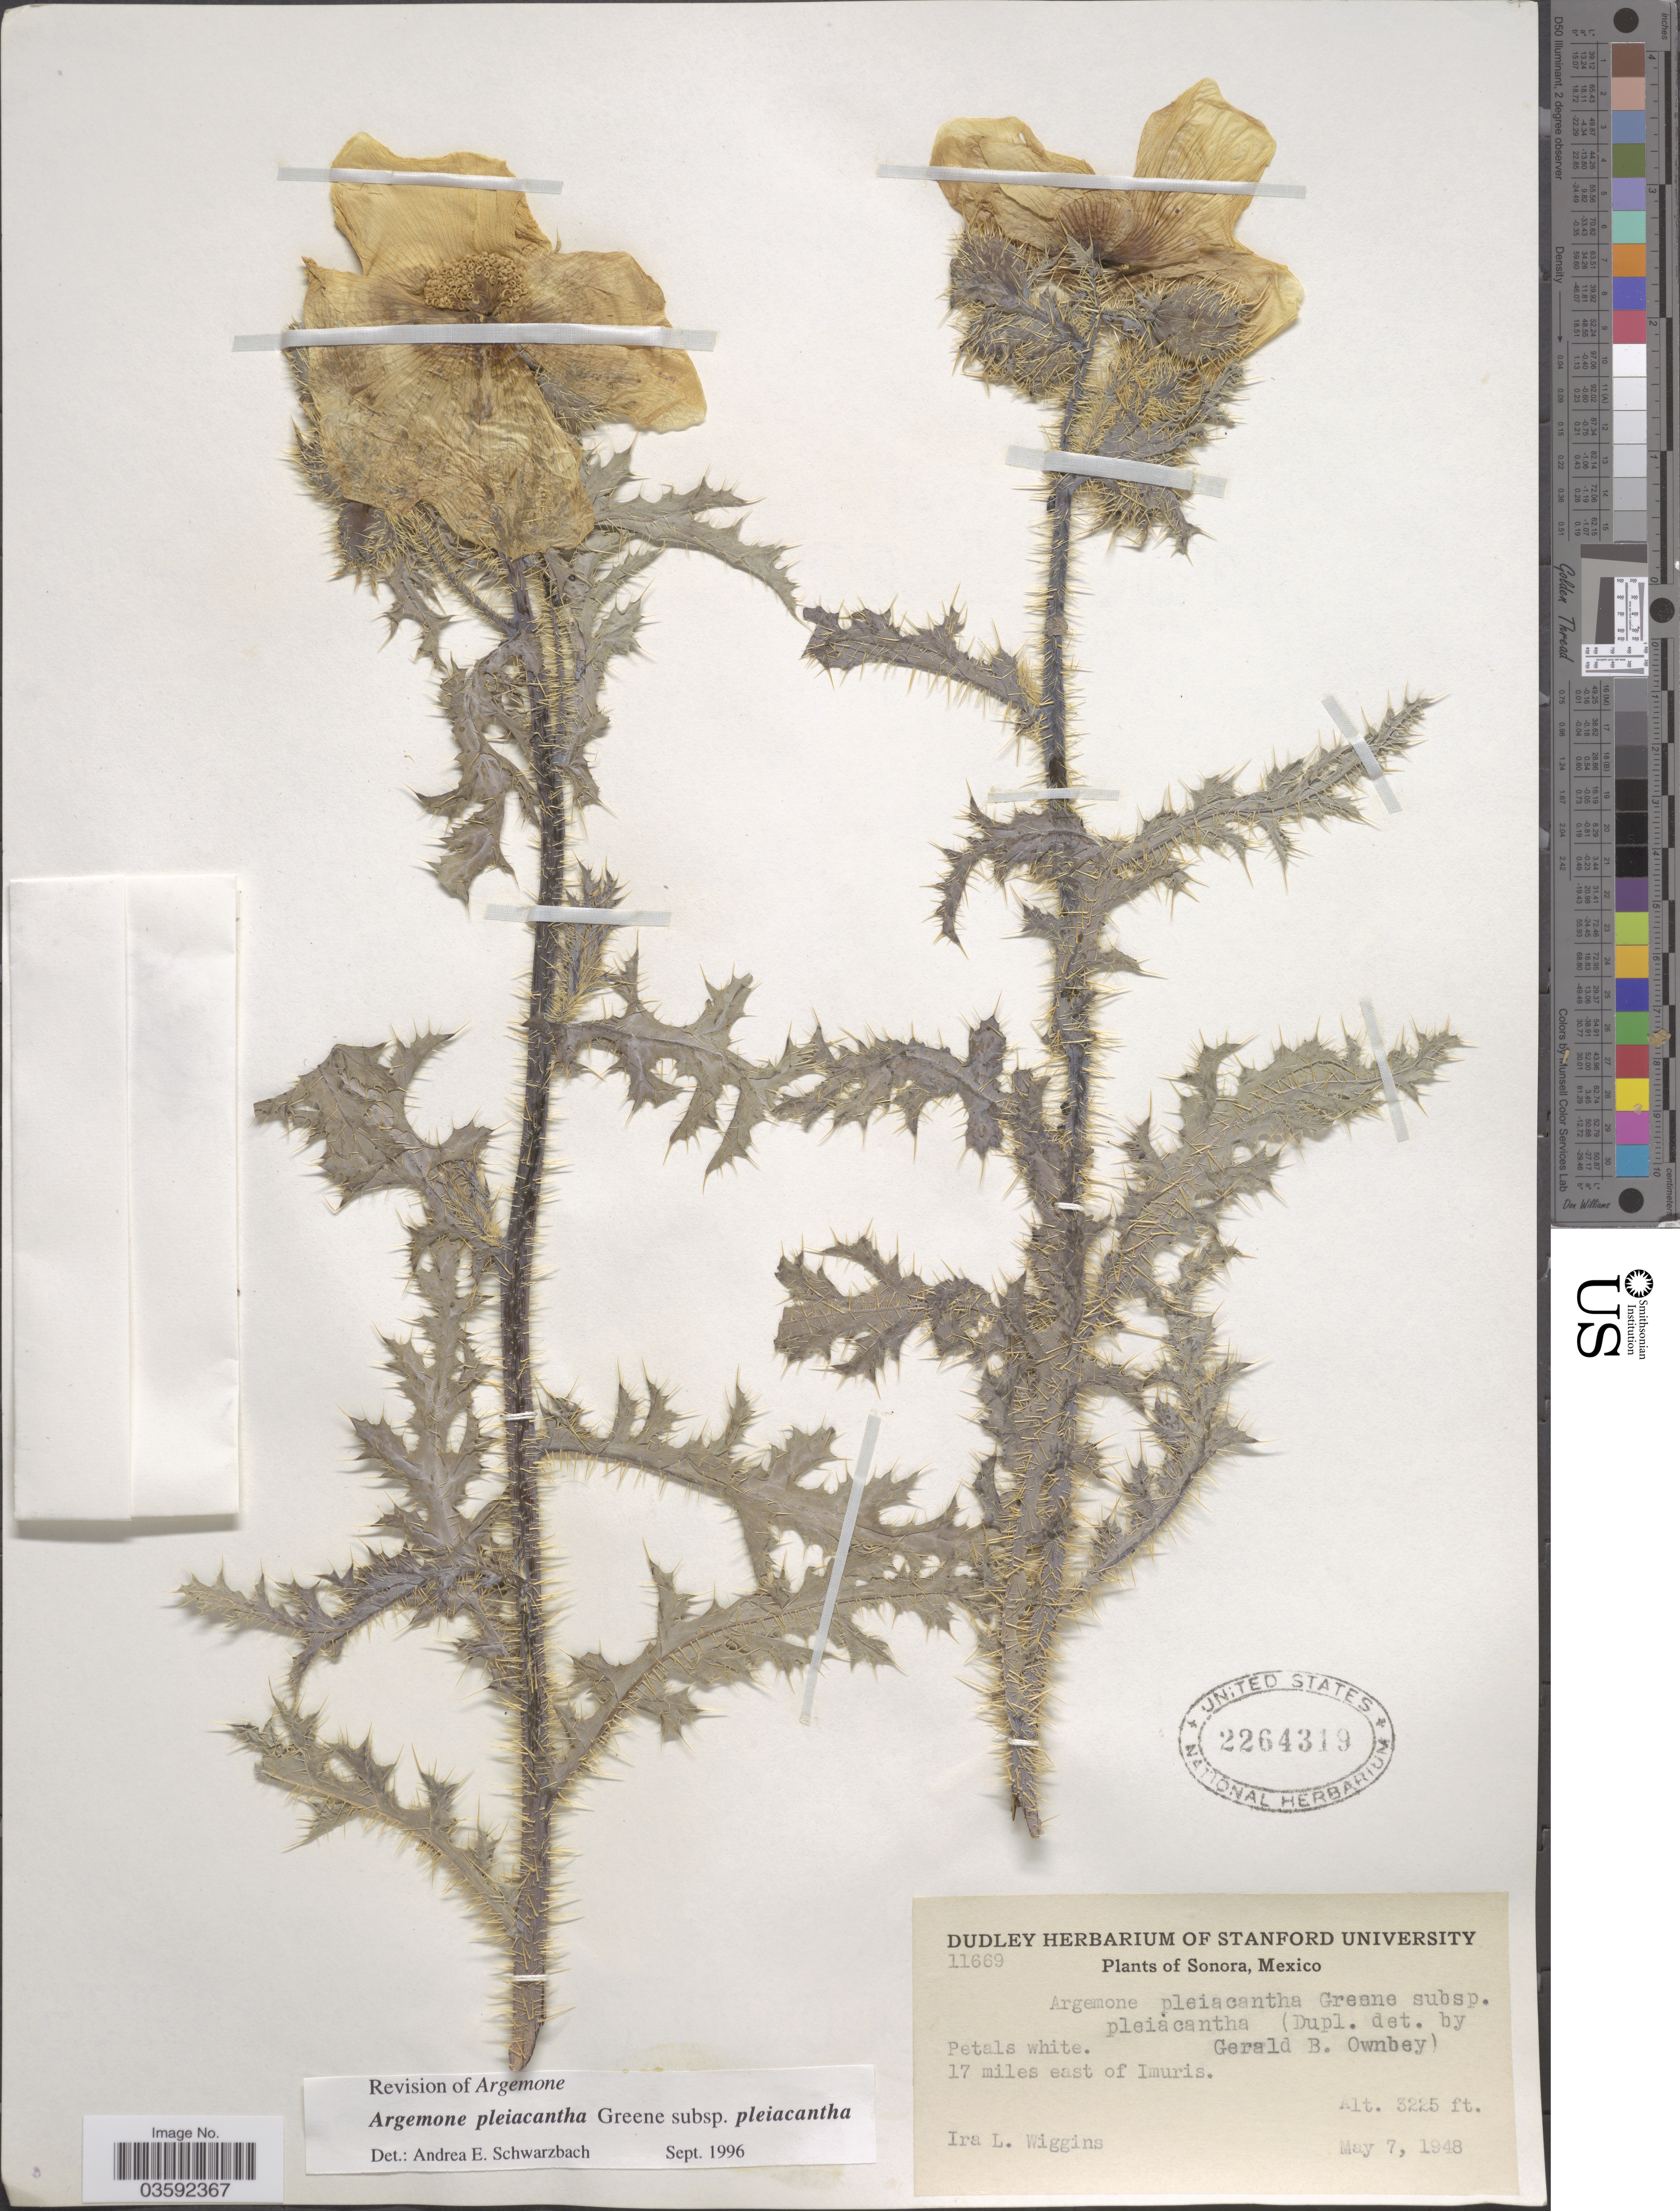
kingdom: Plantae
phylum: Tracheophyta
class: Magnoliopsida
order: Ranunculales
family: Papaveraceae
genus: Argemone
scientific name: Argemone pleiacantha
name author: Greene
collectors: I. L. Wiggins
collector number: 11669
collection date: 1948-05-07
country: Mexico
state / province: Sonora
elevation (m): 983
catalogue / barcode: US 2264319